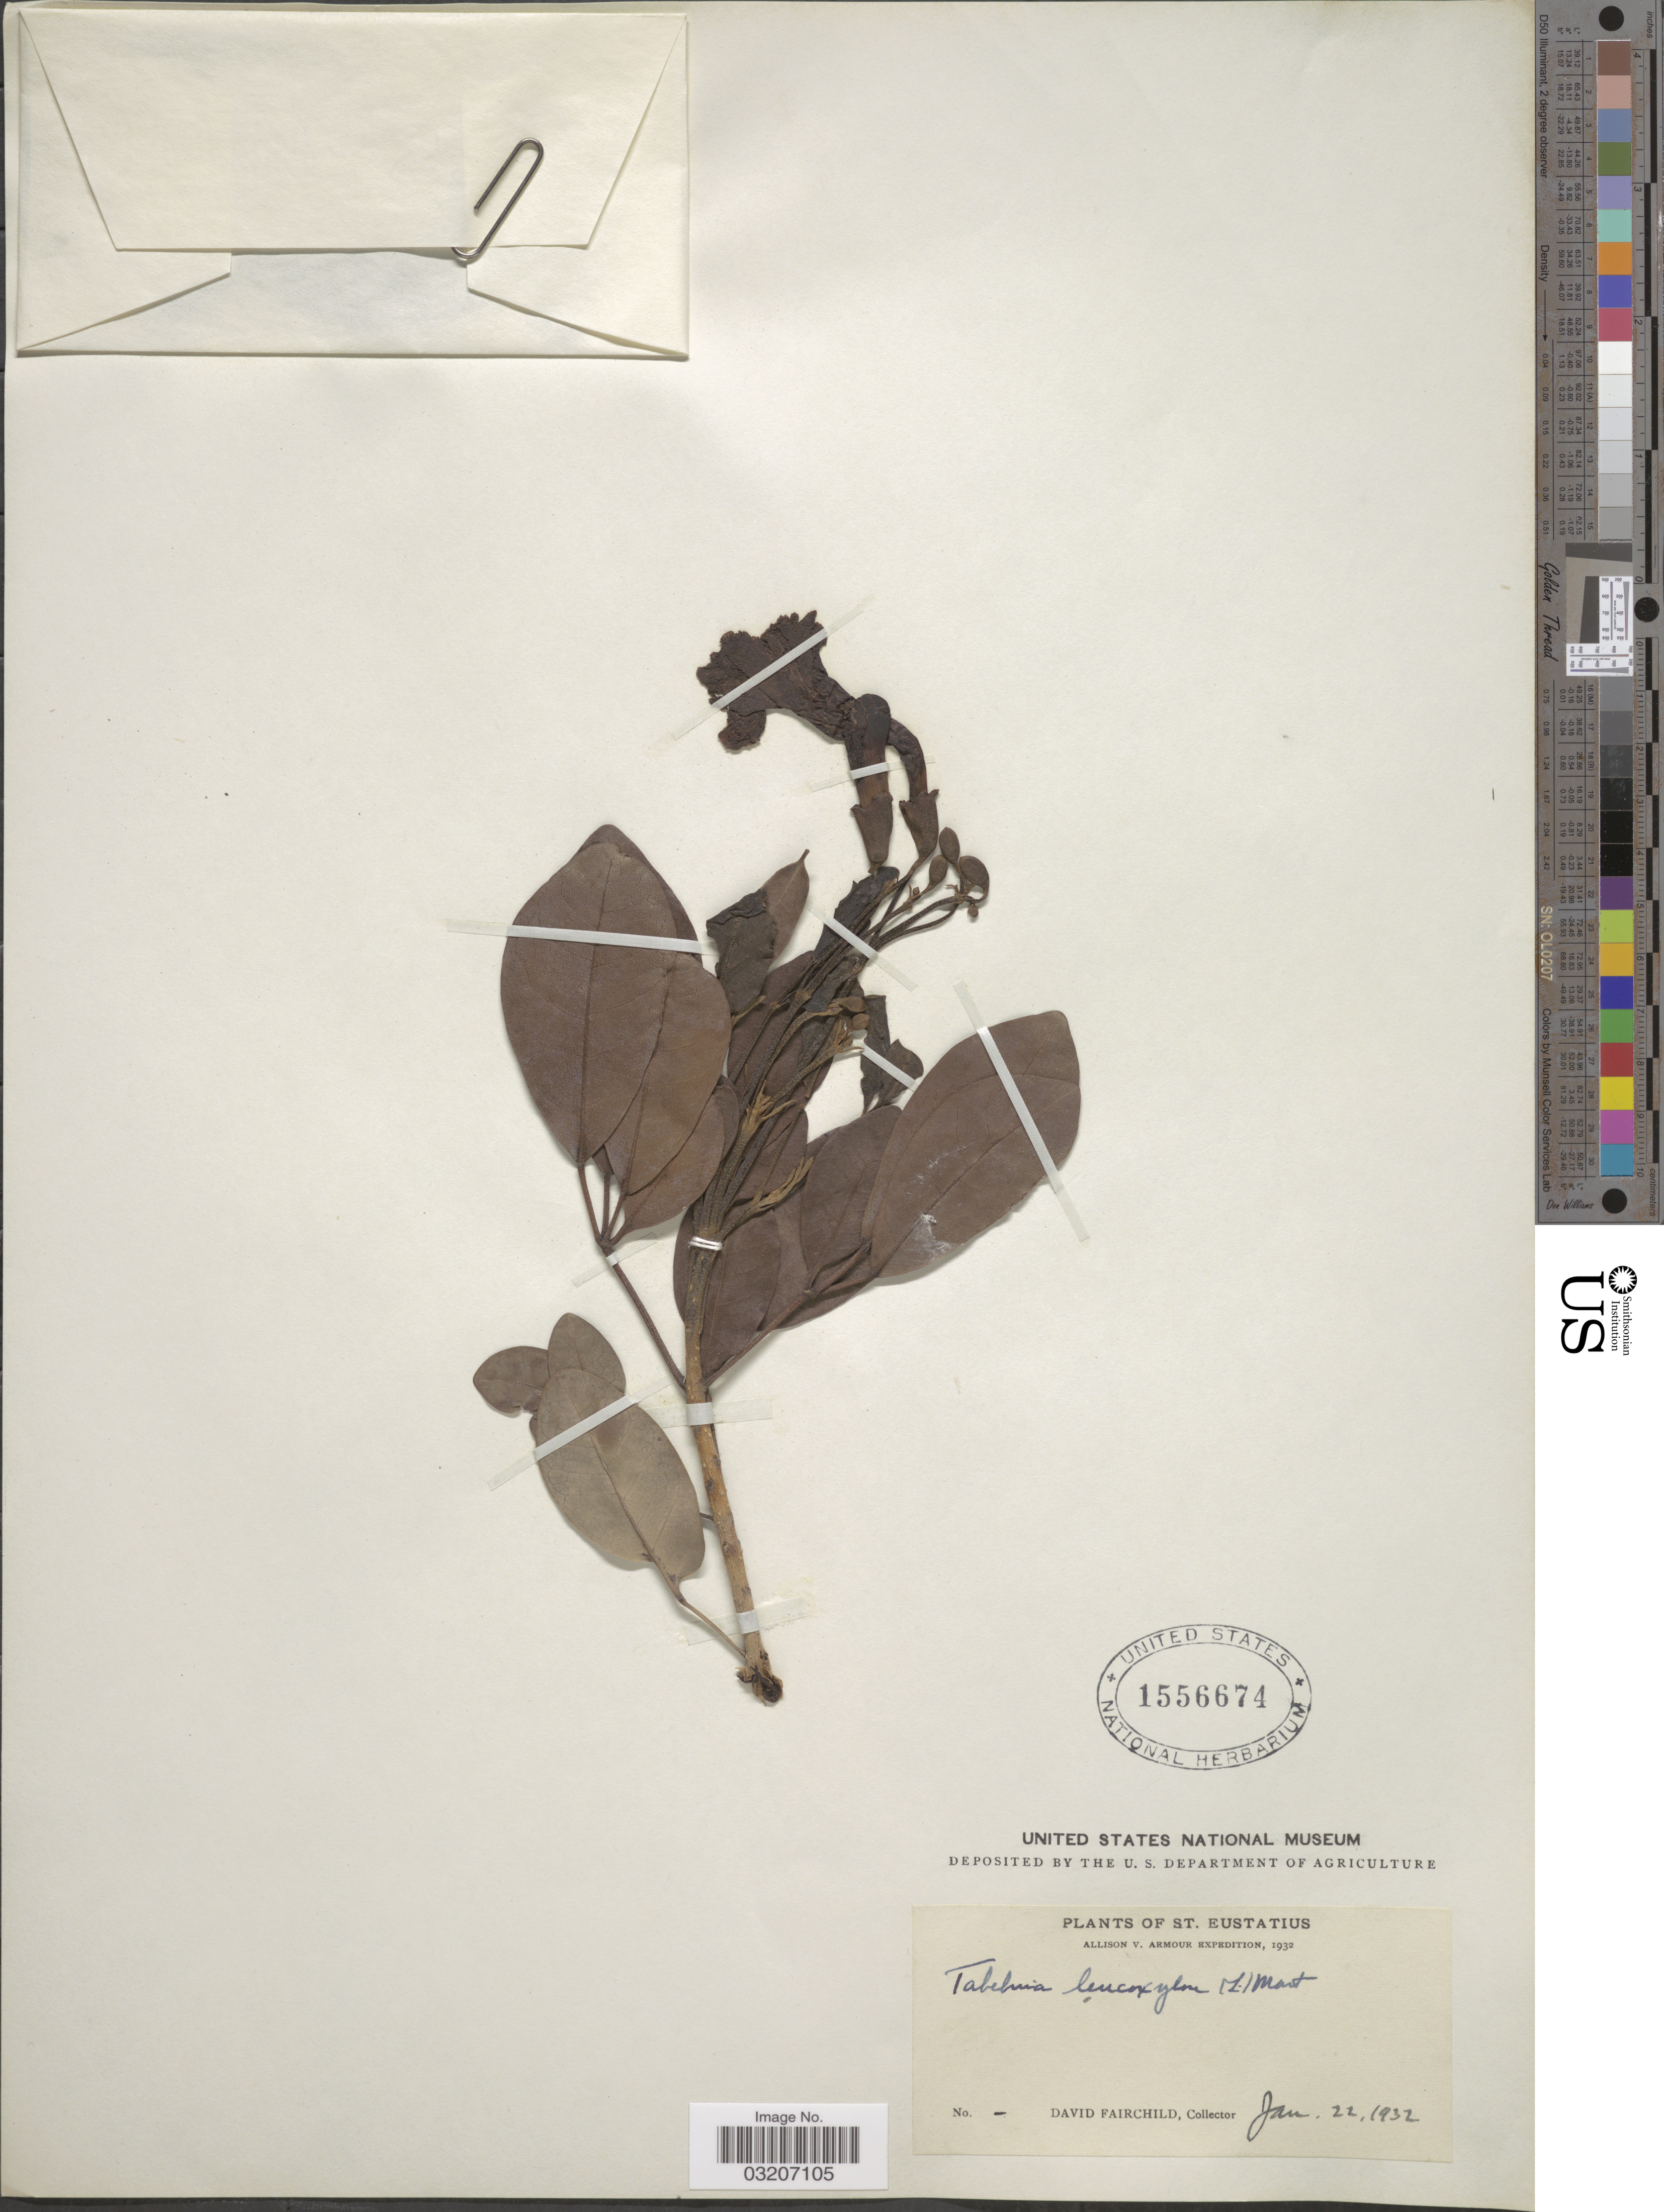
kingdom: Plantae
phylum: Tracheophyta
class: Magnoliopsida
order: Lamiales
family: Bignoniaceae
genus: Tabebuia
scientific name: Tabebuia pallida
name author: (Lindl.) Miers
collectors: D. Fairchild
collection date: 1932-01-22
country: Netherlands Antilles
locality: St. Eustatius.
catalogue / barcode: US 1556674